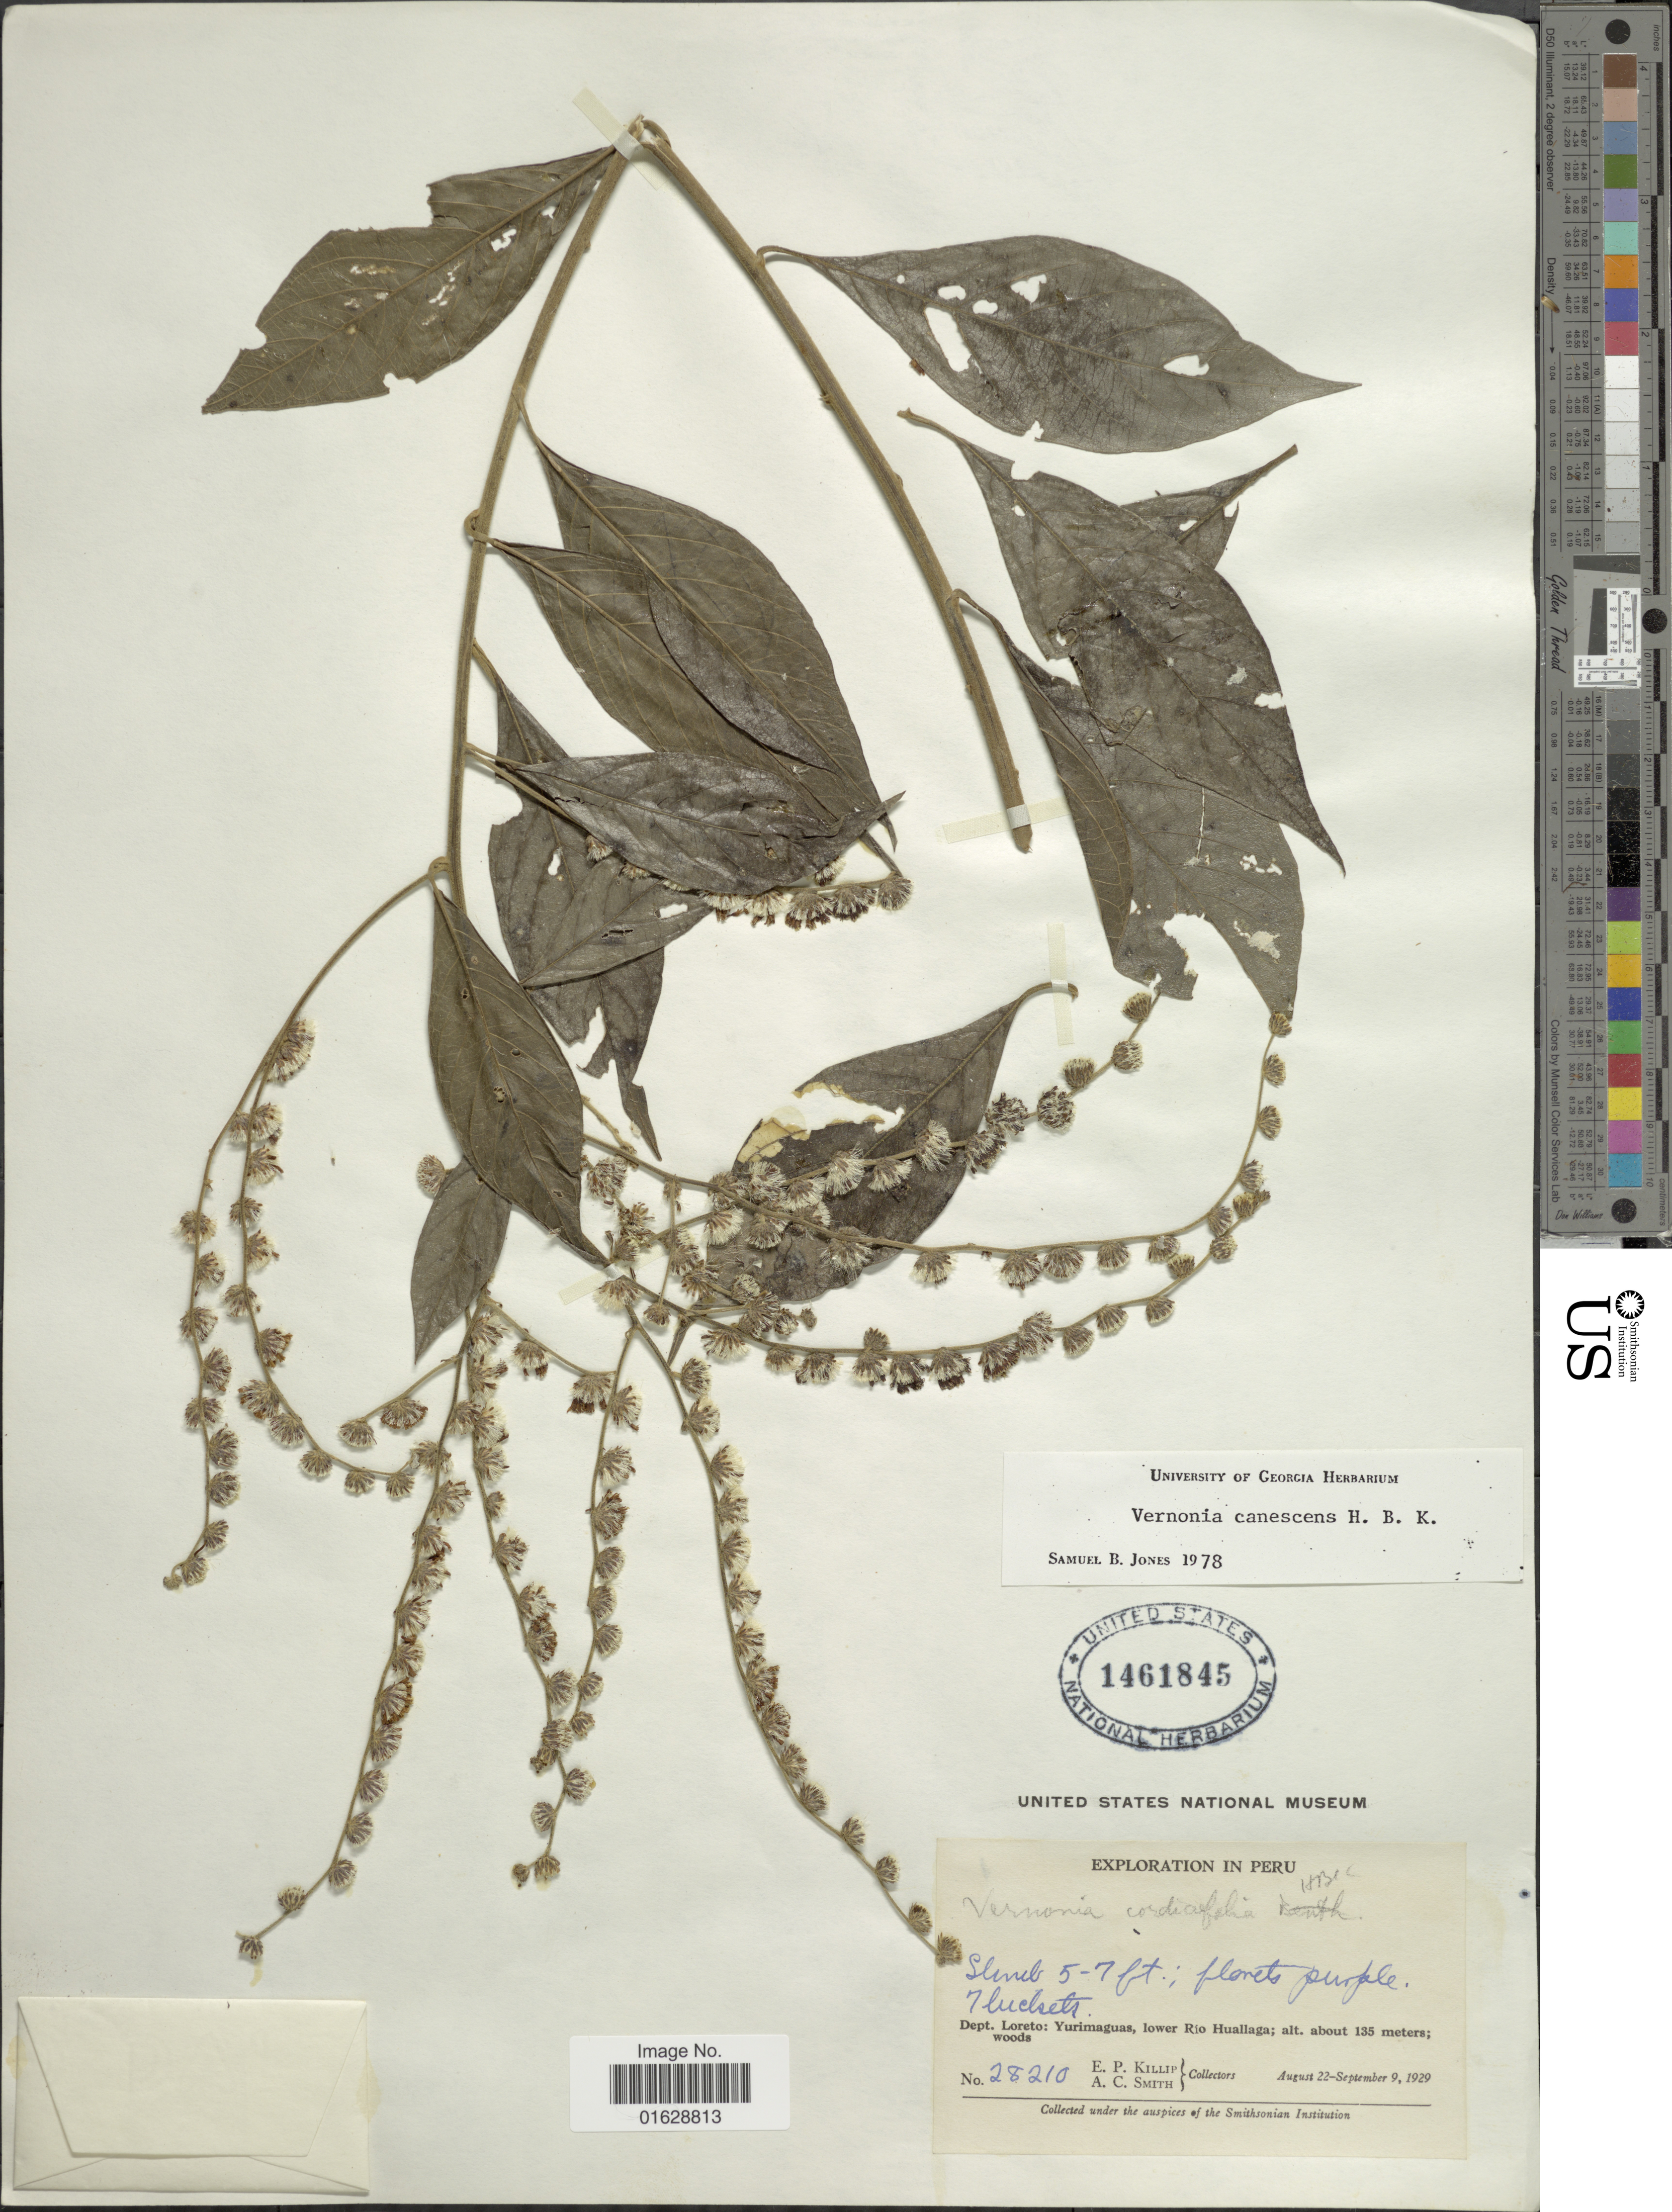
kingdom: Plantae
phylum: Tracheophyta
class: Magnoliopsida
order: Asterales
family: Asteraceae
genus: Lepidaploa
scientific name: Lepidaploa canescens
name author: (Kunth) H. Rob.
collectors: E. P. Killip & A. C. Smith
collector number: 28210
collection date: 1929-08-22/1929-09-09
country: Peru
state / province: Loreto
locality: Dept. Loreto: Yurimaguas, lower Rio Huallaga.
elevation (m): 135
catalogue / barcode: US 1461845